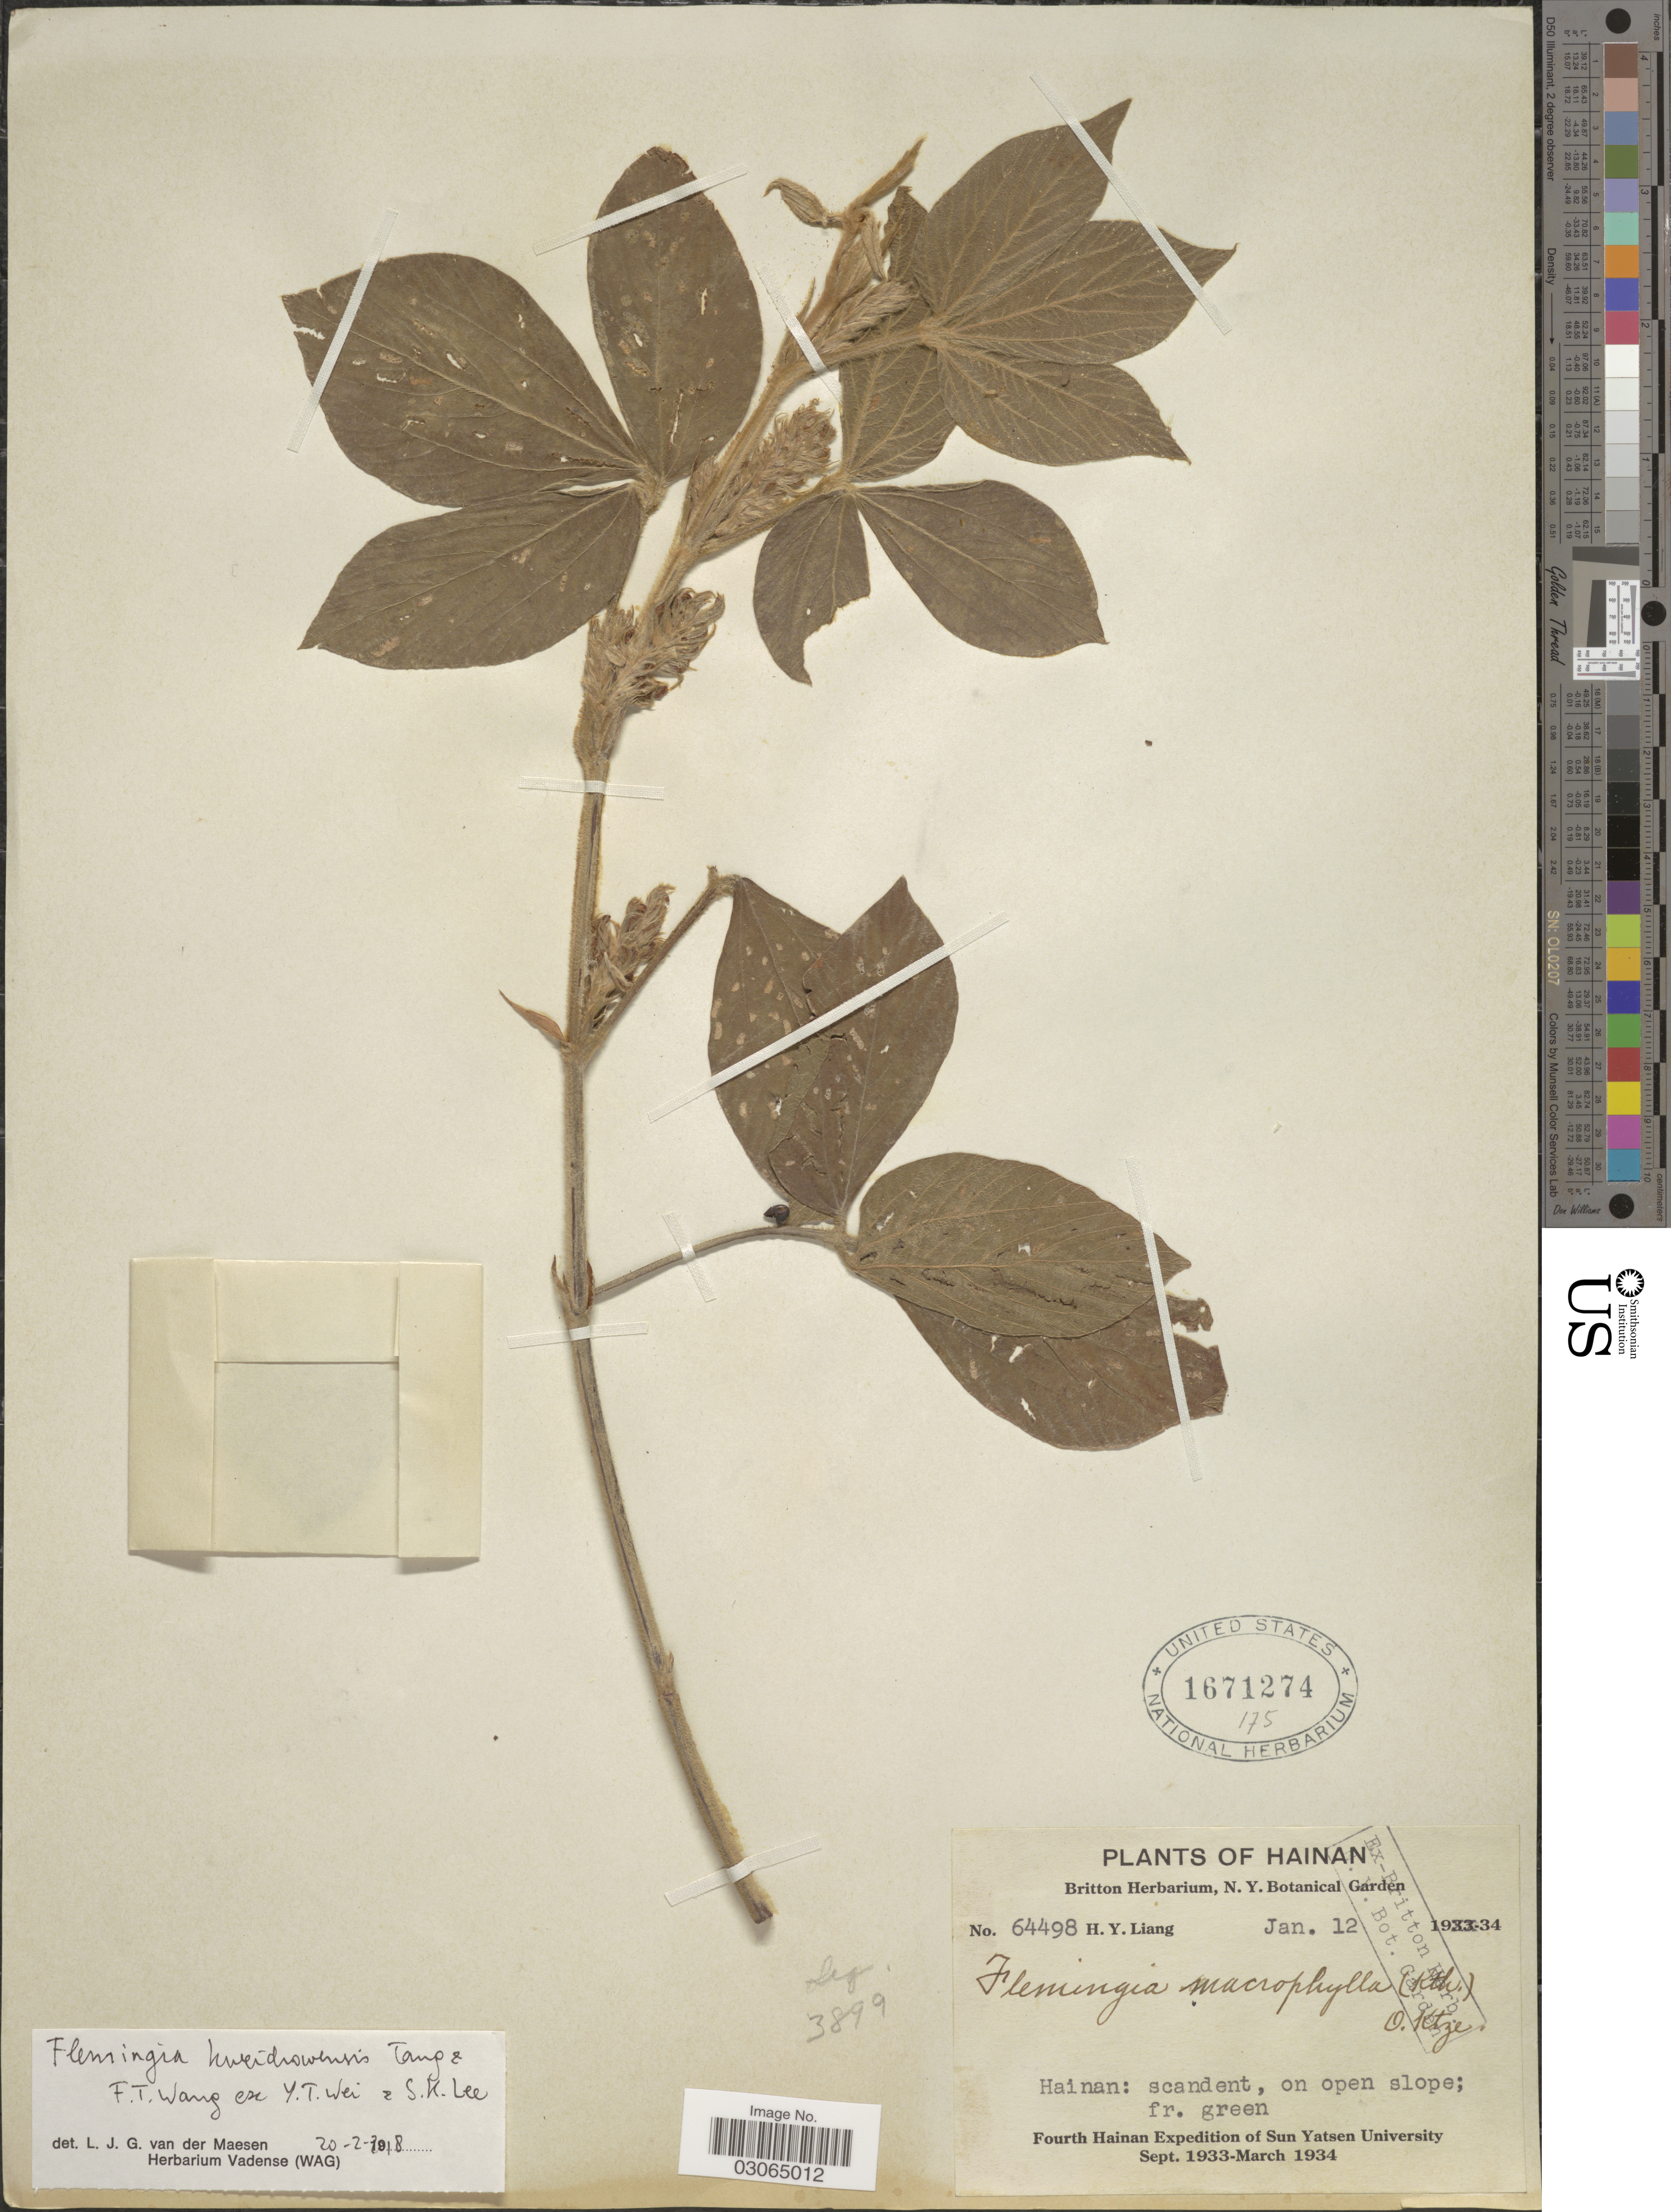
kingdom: Plantae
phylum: Tracheophyta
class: Magnoliopsida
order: Fabales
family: Fabaceae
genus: Flemingia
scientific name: Flemingia kweichowensis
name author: Y.T. Wei & S.K. Lee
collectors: H. Y. Liang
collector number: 64498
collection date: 1934-01-12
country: China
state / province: Hainan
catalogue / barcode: US 1671274